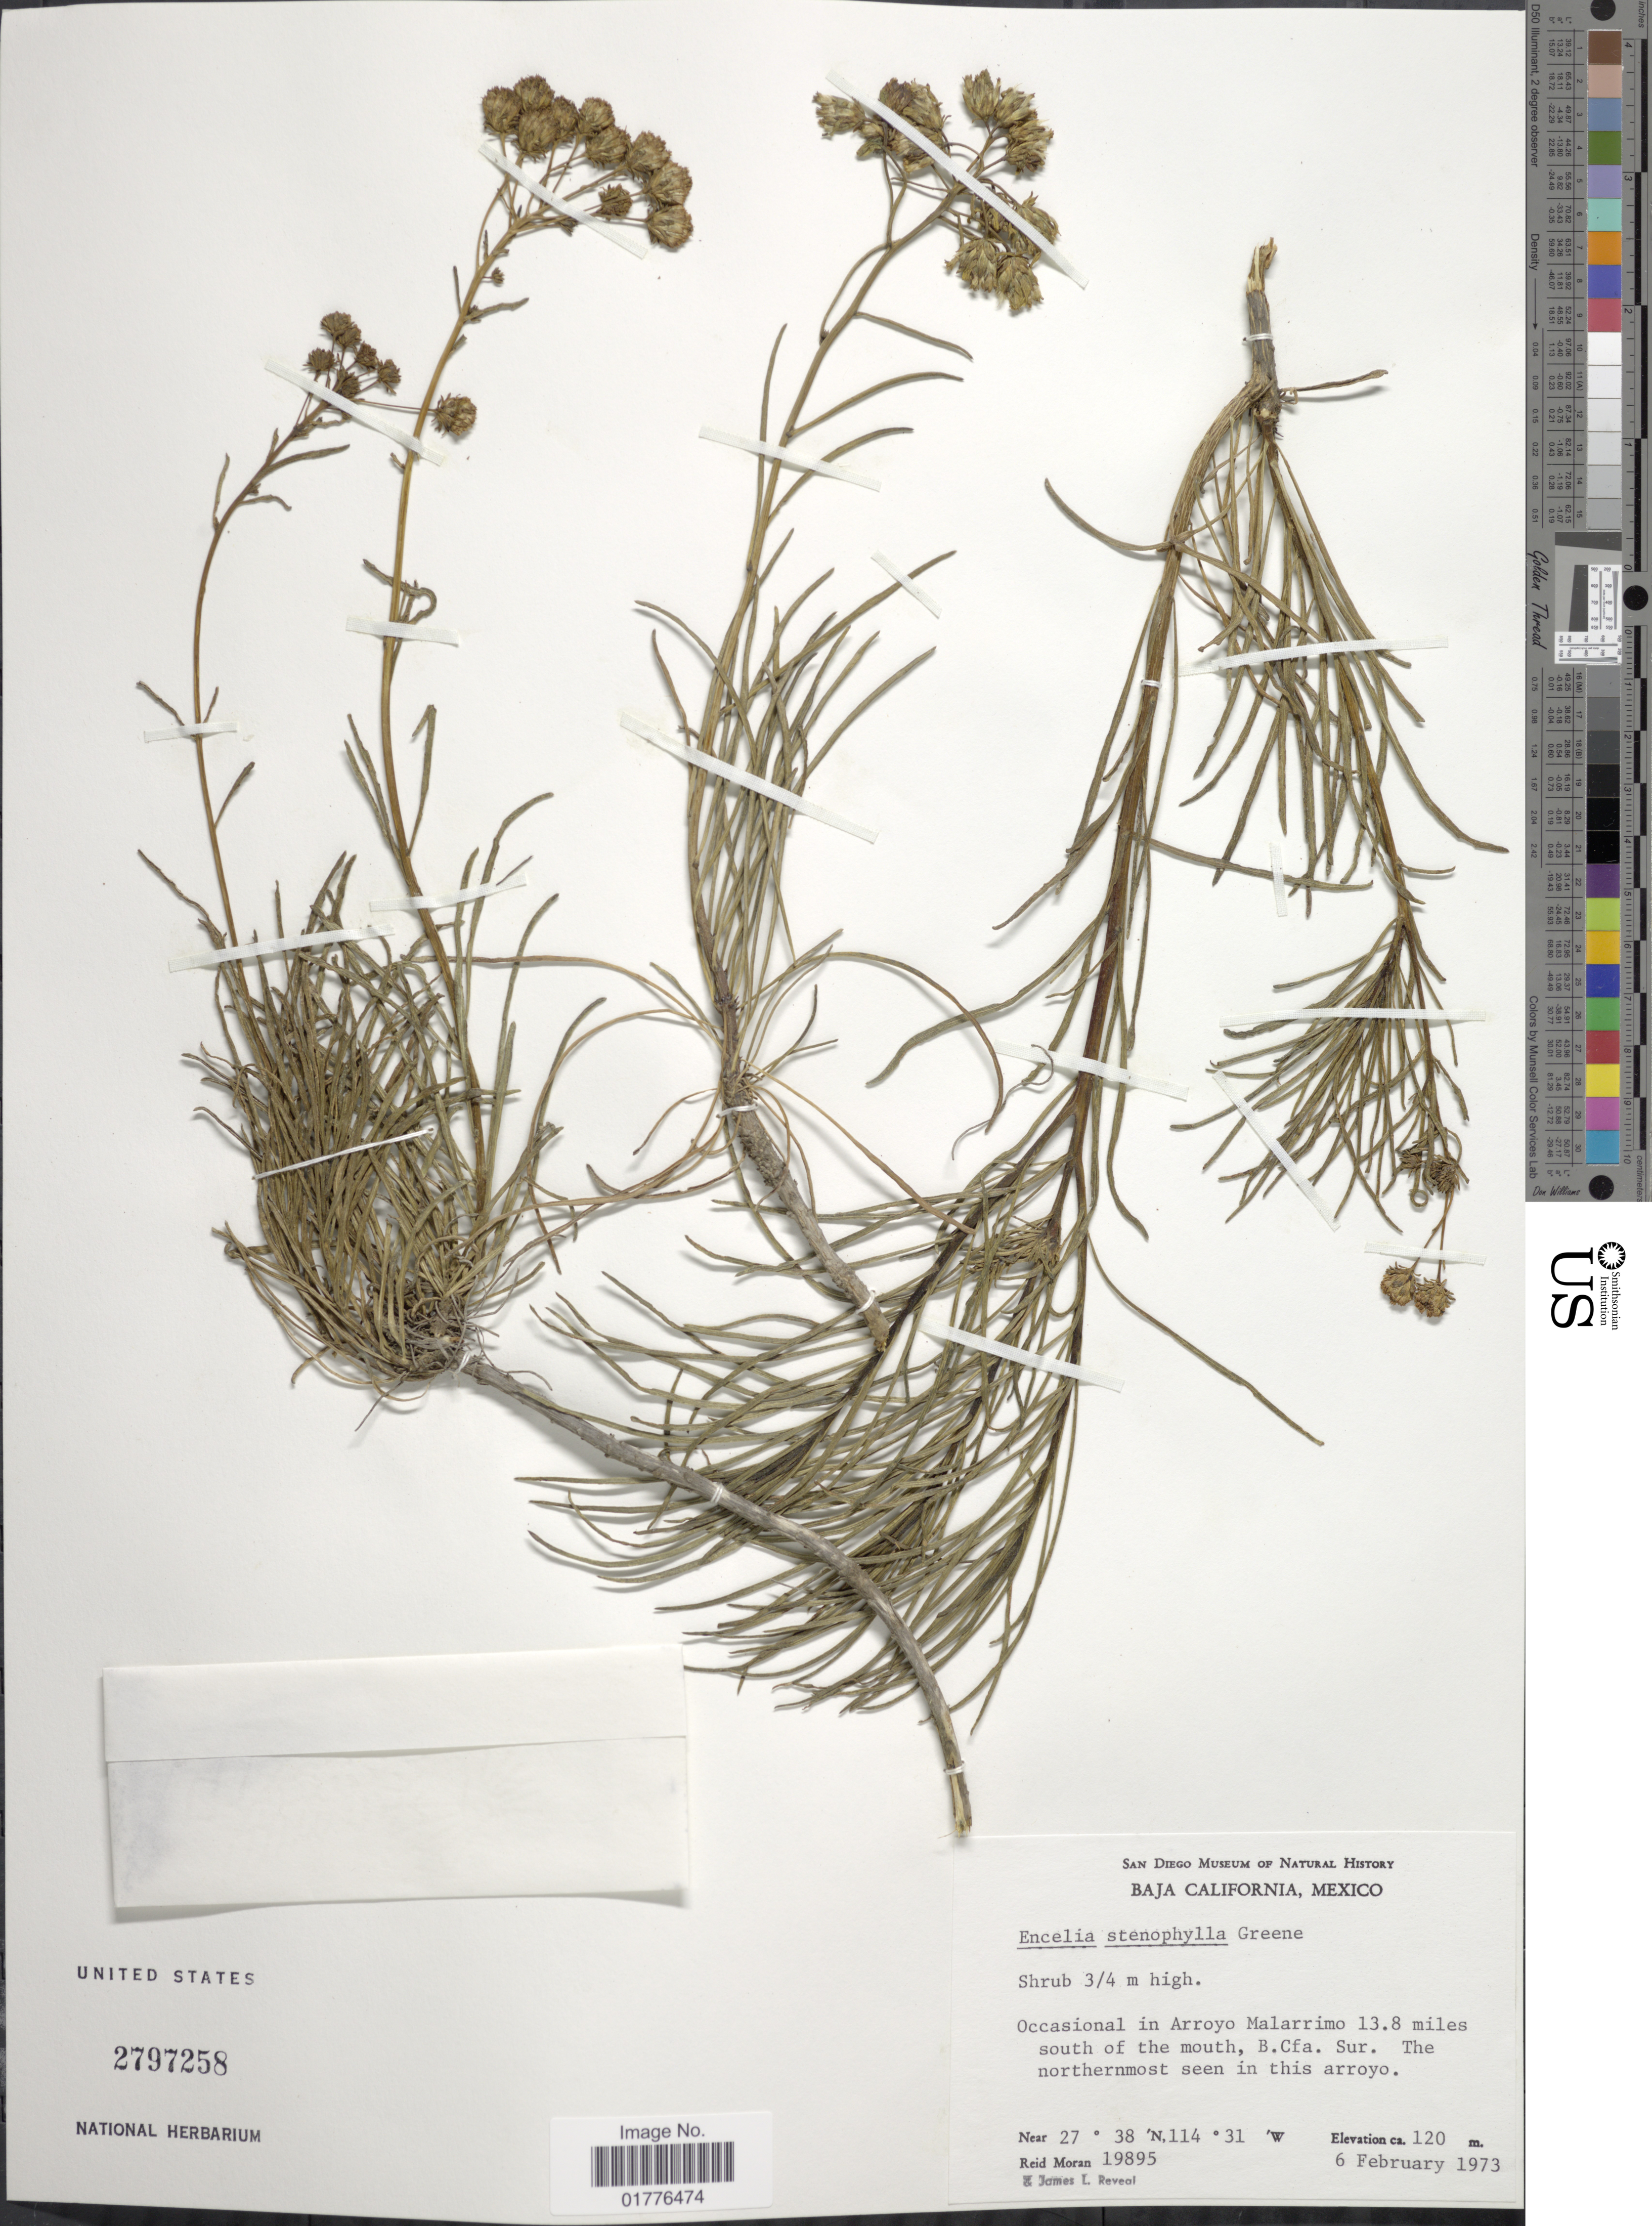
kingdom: Plantae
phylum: Tracheophyta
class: Magnoliopsida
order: Asterales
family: Asteraceae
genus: Encelia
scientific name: Encelia stenophylla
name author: Greene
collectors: R. V. Moran & J. L. Reveal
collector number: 19895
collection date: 1973-02-06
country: Mexico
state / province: Baja California Sur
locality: Arroyo Malarrimo 13.8 miles south of the mouth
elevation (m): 120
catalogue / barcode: US 2797258